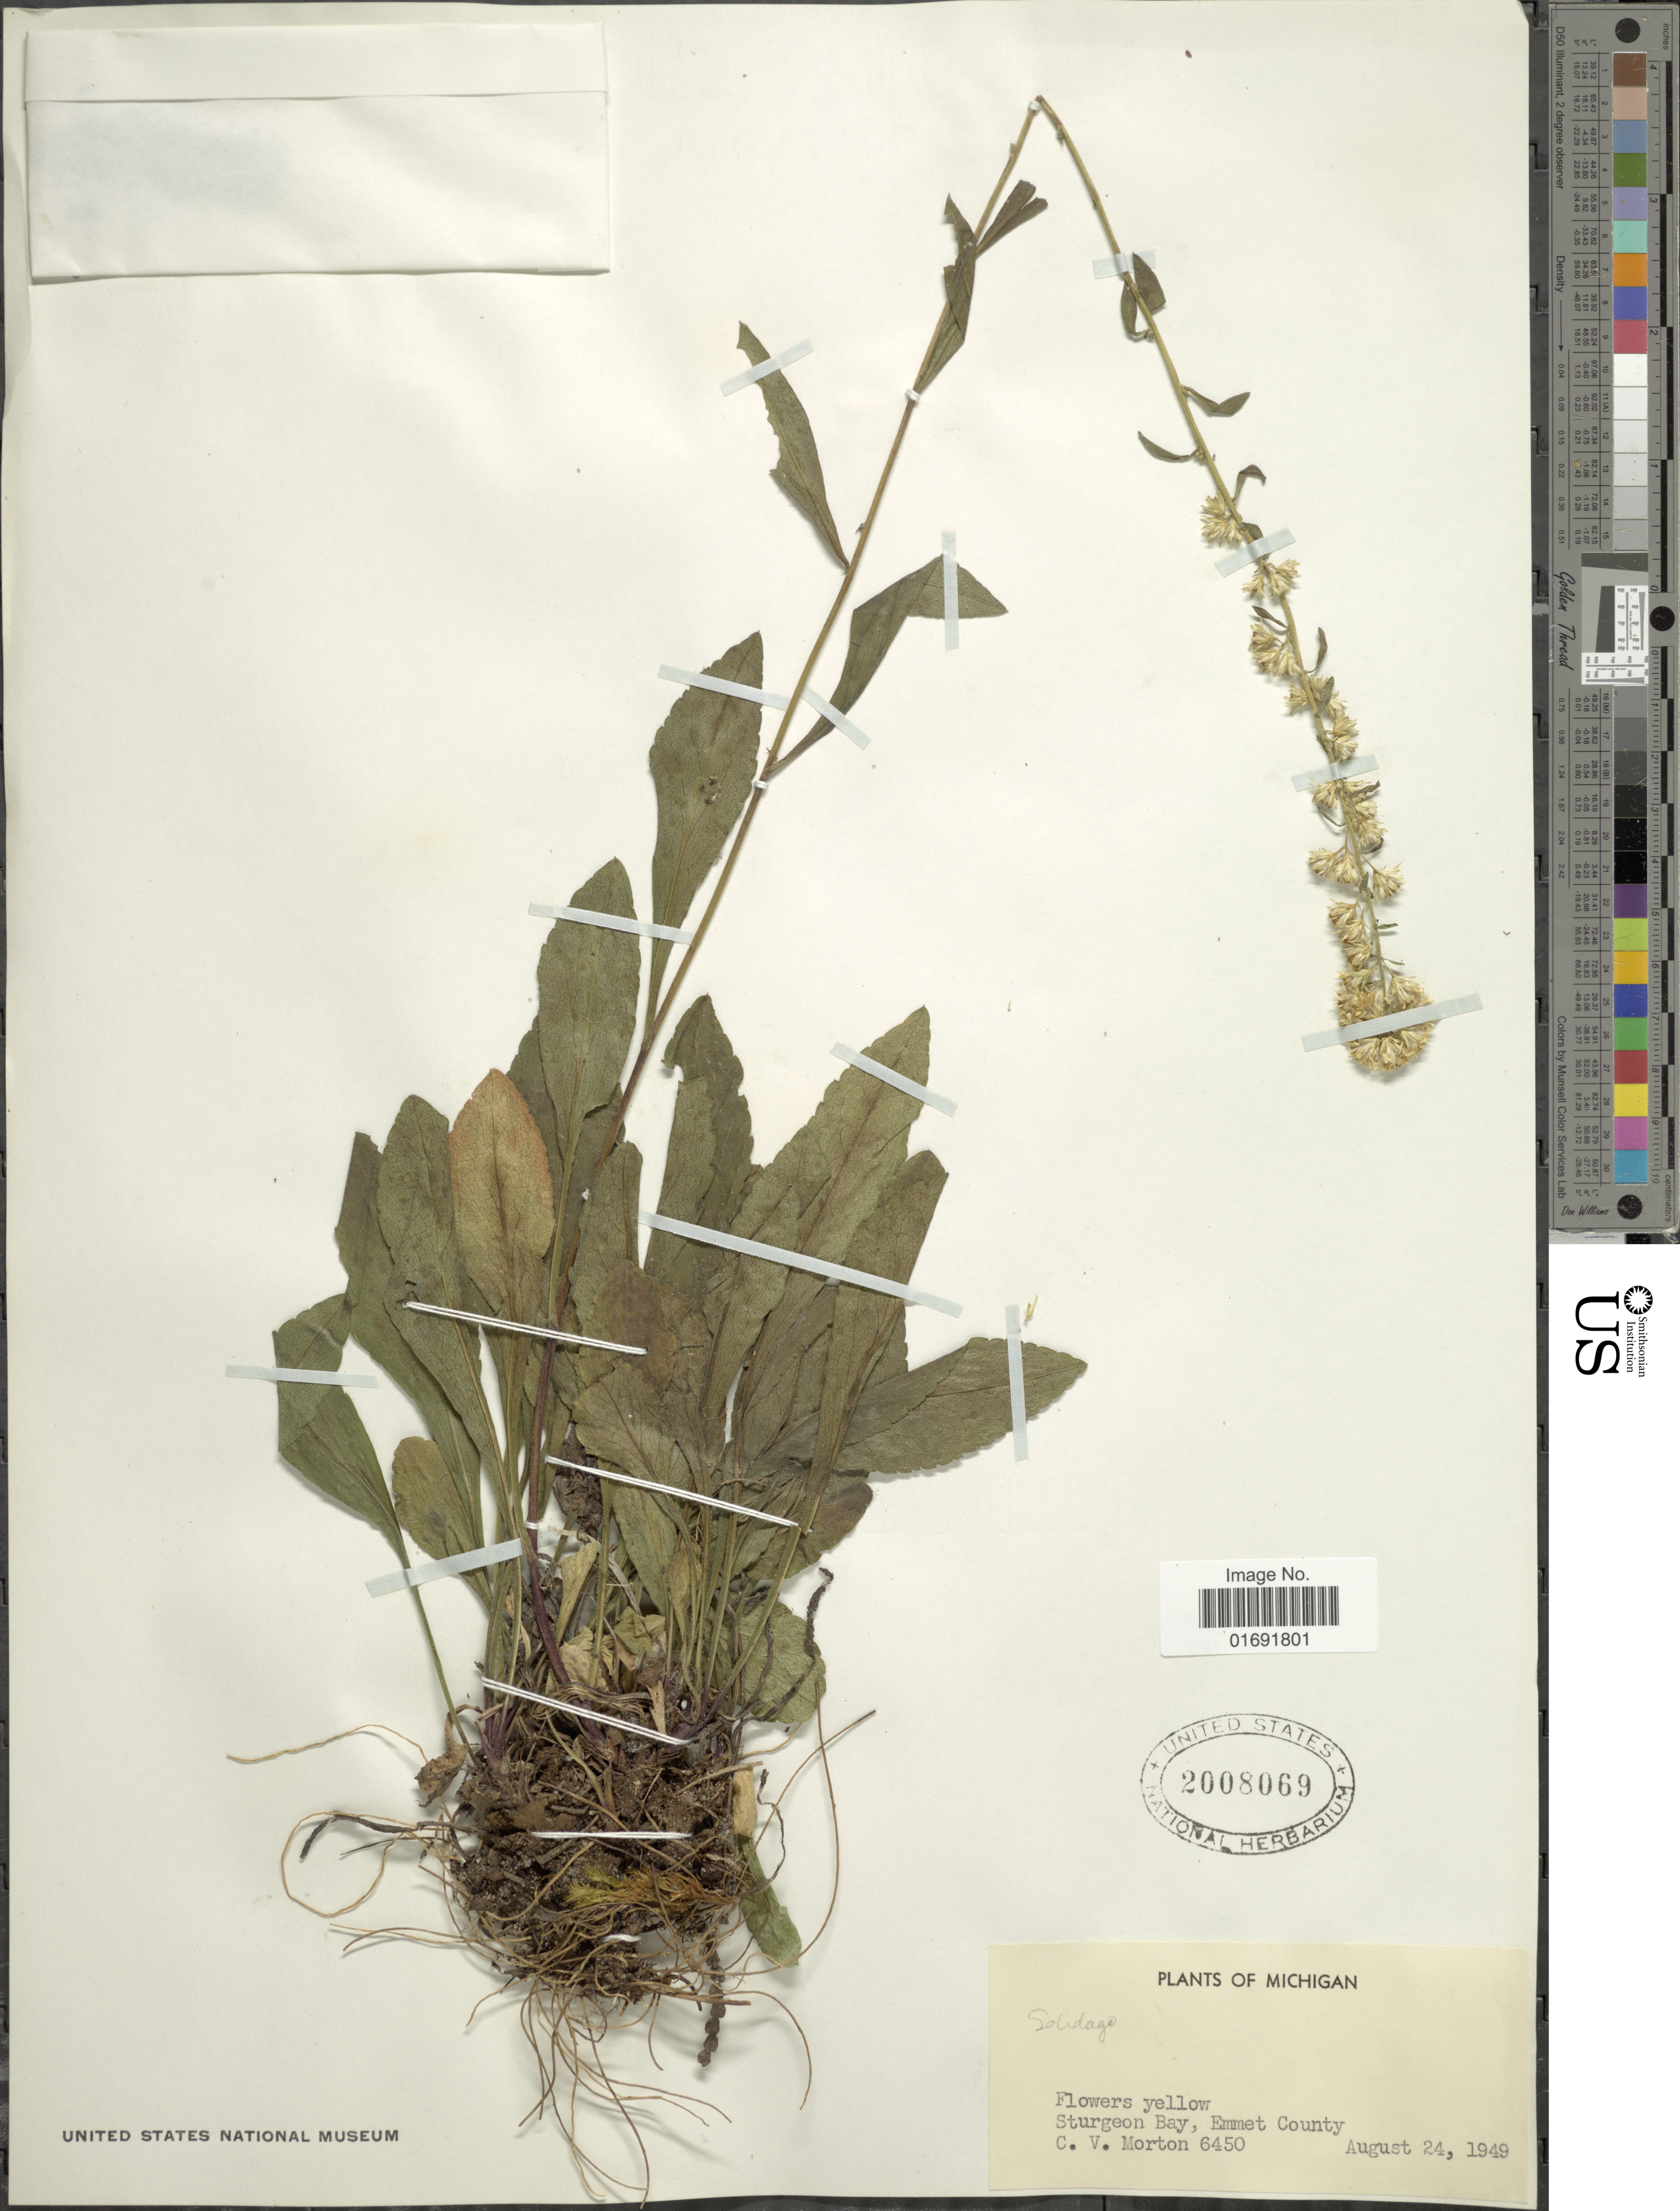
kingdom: Plantae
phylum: Tracheophyta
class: Magnoliopsida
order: Asterales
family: Asteraceae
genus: Solidago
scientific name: Solidago sp.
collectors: C. V. Morton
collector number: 6450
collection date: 1949-08-24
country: United States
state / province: Michigan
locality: Sturgeon Bay, Emmet County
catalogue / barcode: US 2008069